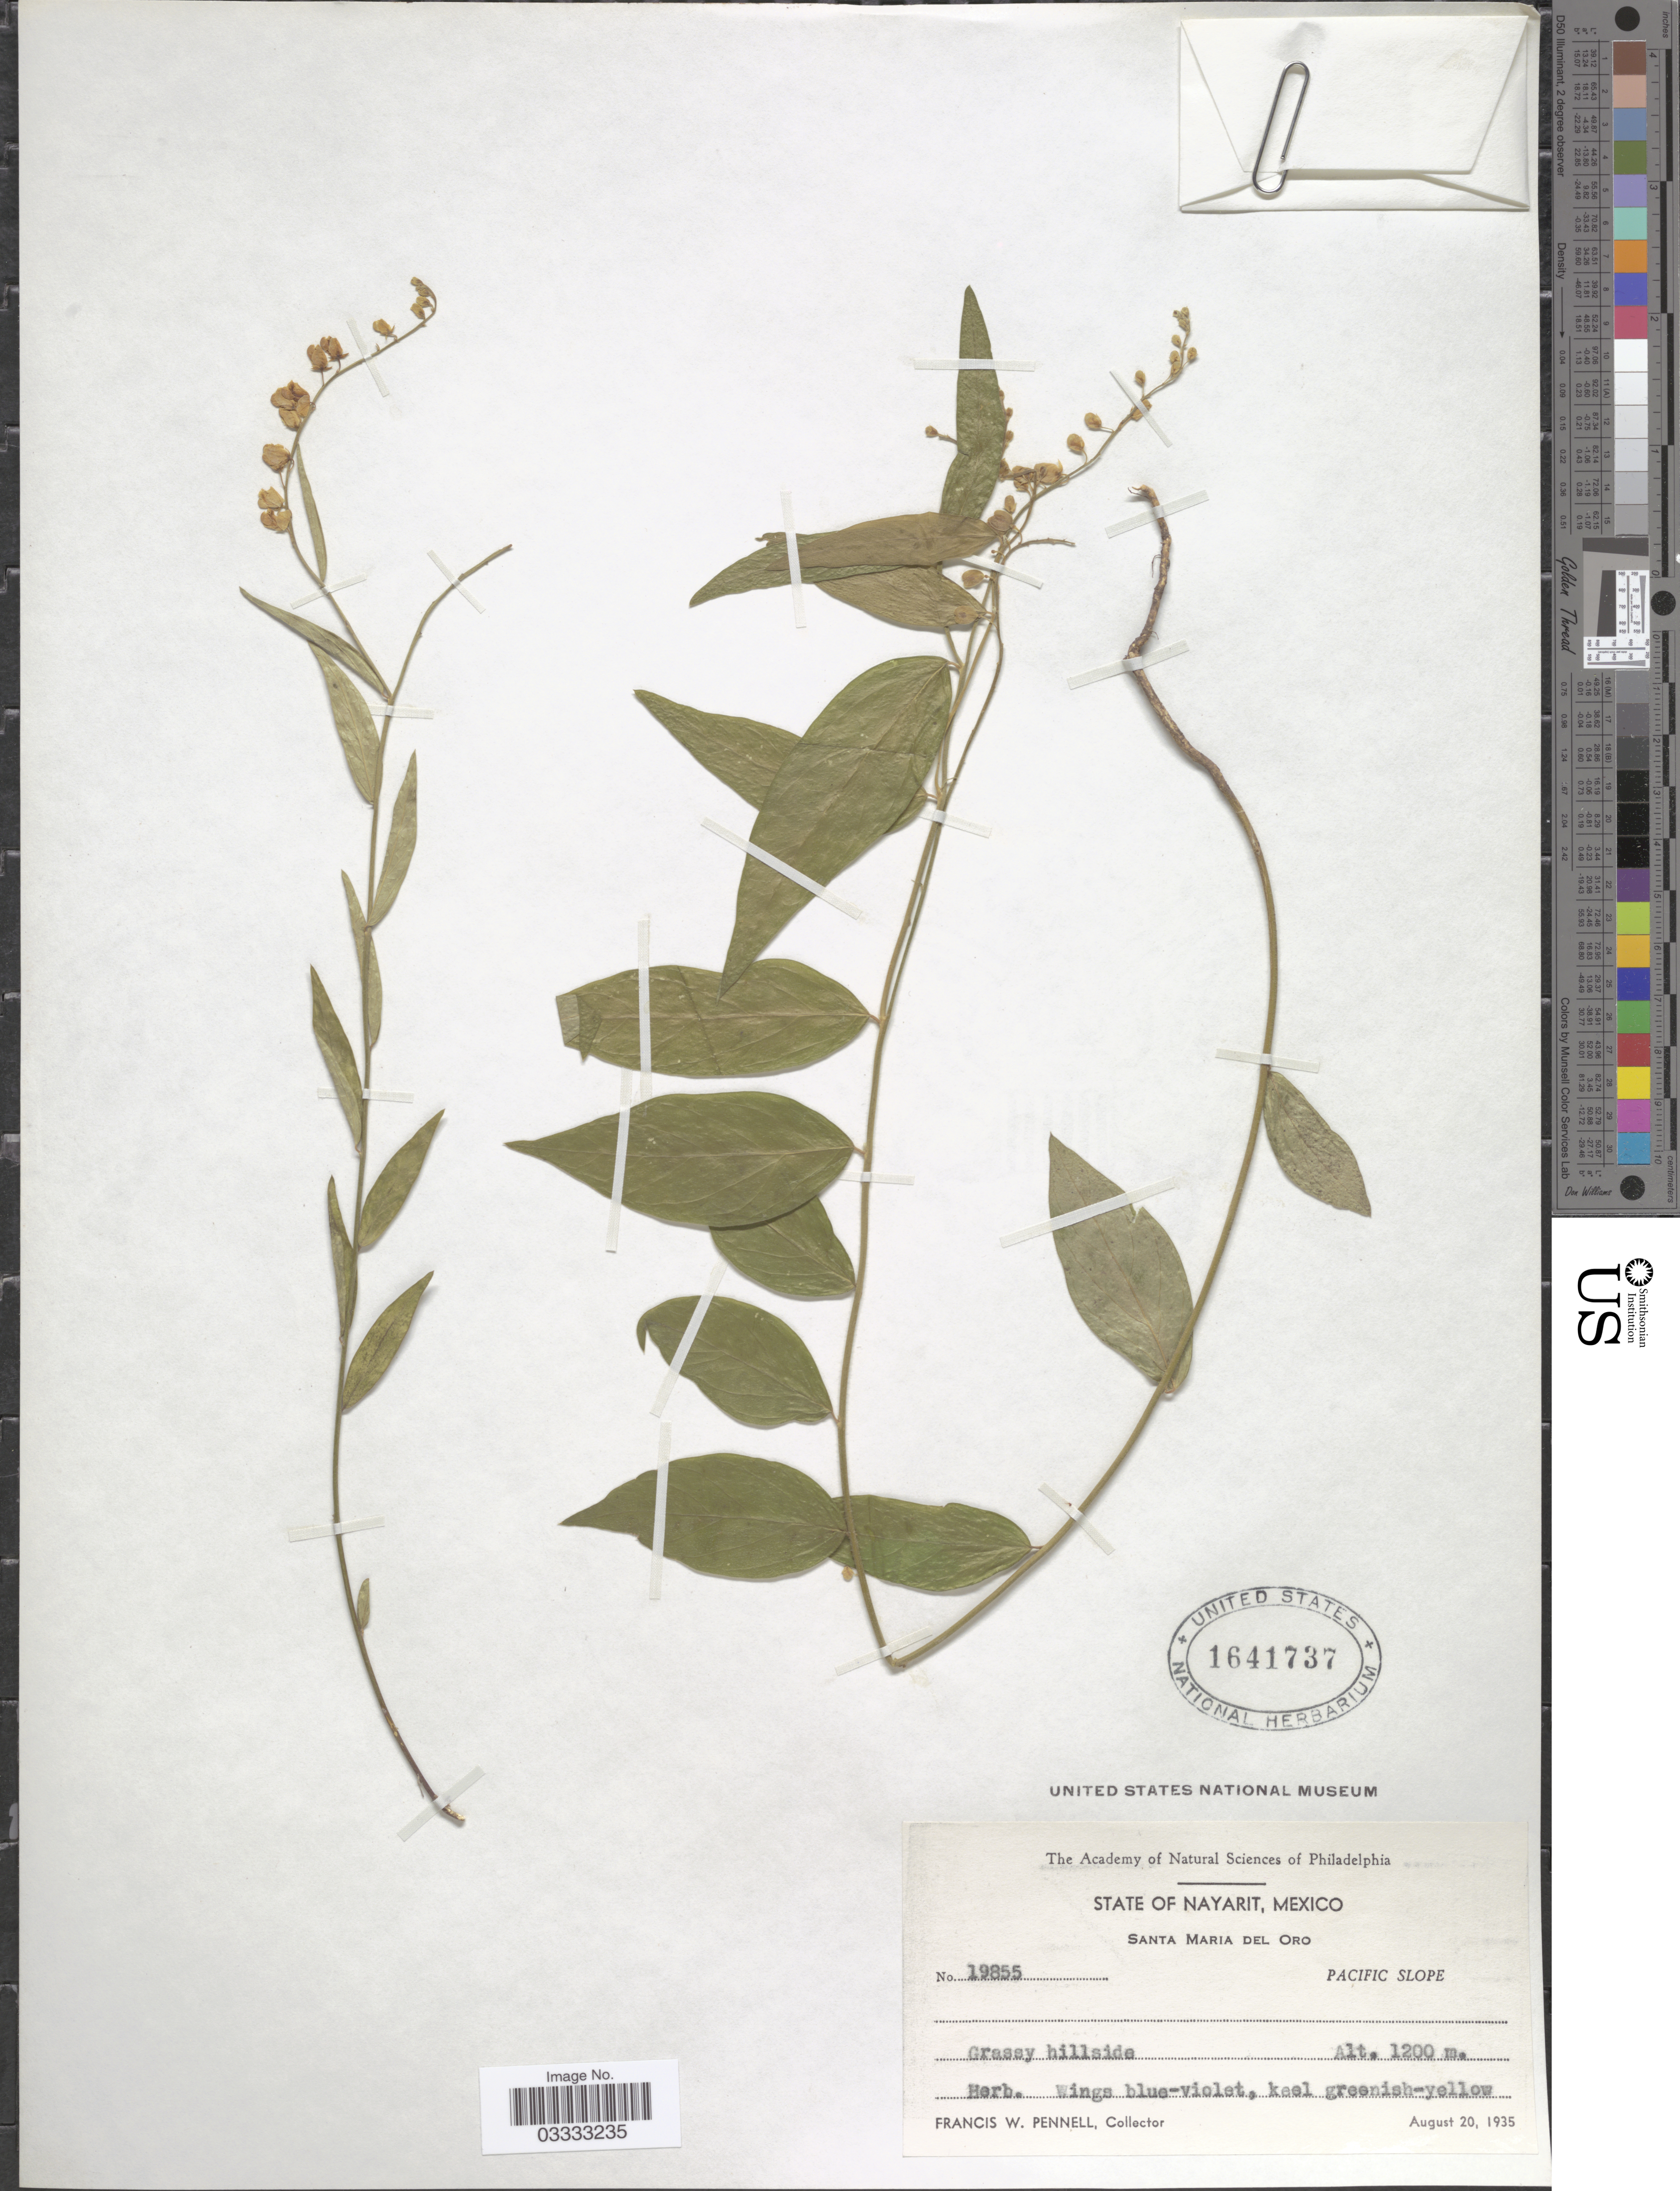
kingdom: Plantae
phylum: Tracheophyta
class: Magnoliopsida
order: Fabales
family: Polygalaceae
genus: Polygala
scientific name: Polygala sp.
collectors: F. W. Pennell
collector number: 19855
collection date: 1935-08-20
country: Mexico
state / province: Nayarit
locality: Santa Maria del Oro. Pacific Slope. Grassy hillside.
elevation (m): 1200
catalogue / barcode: US 1641737